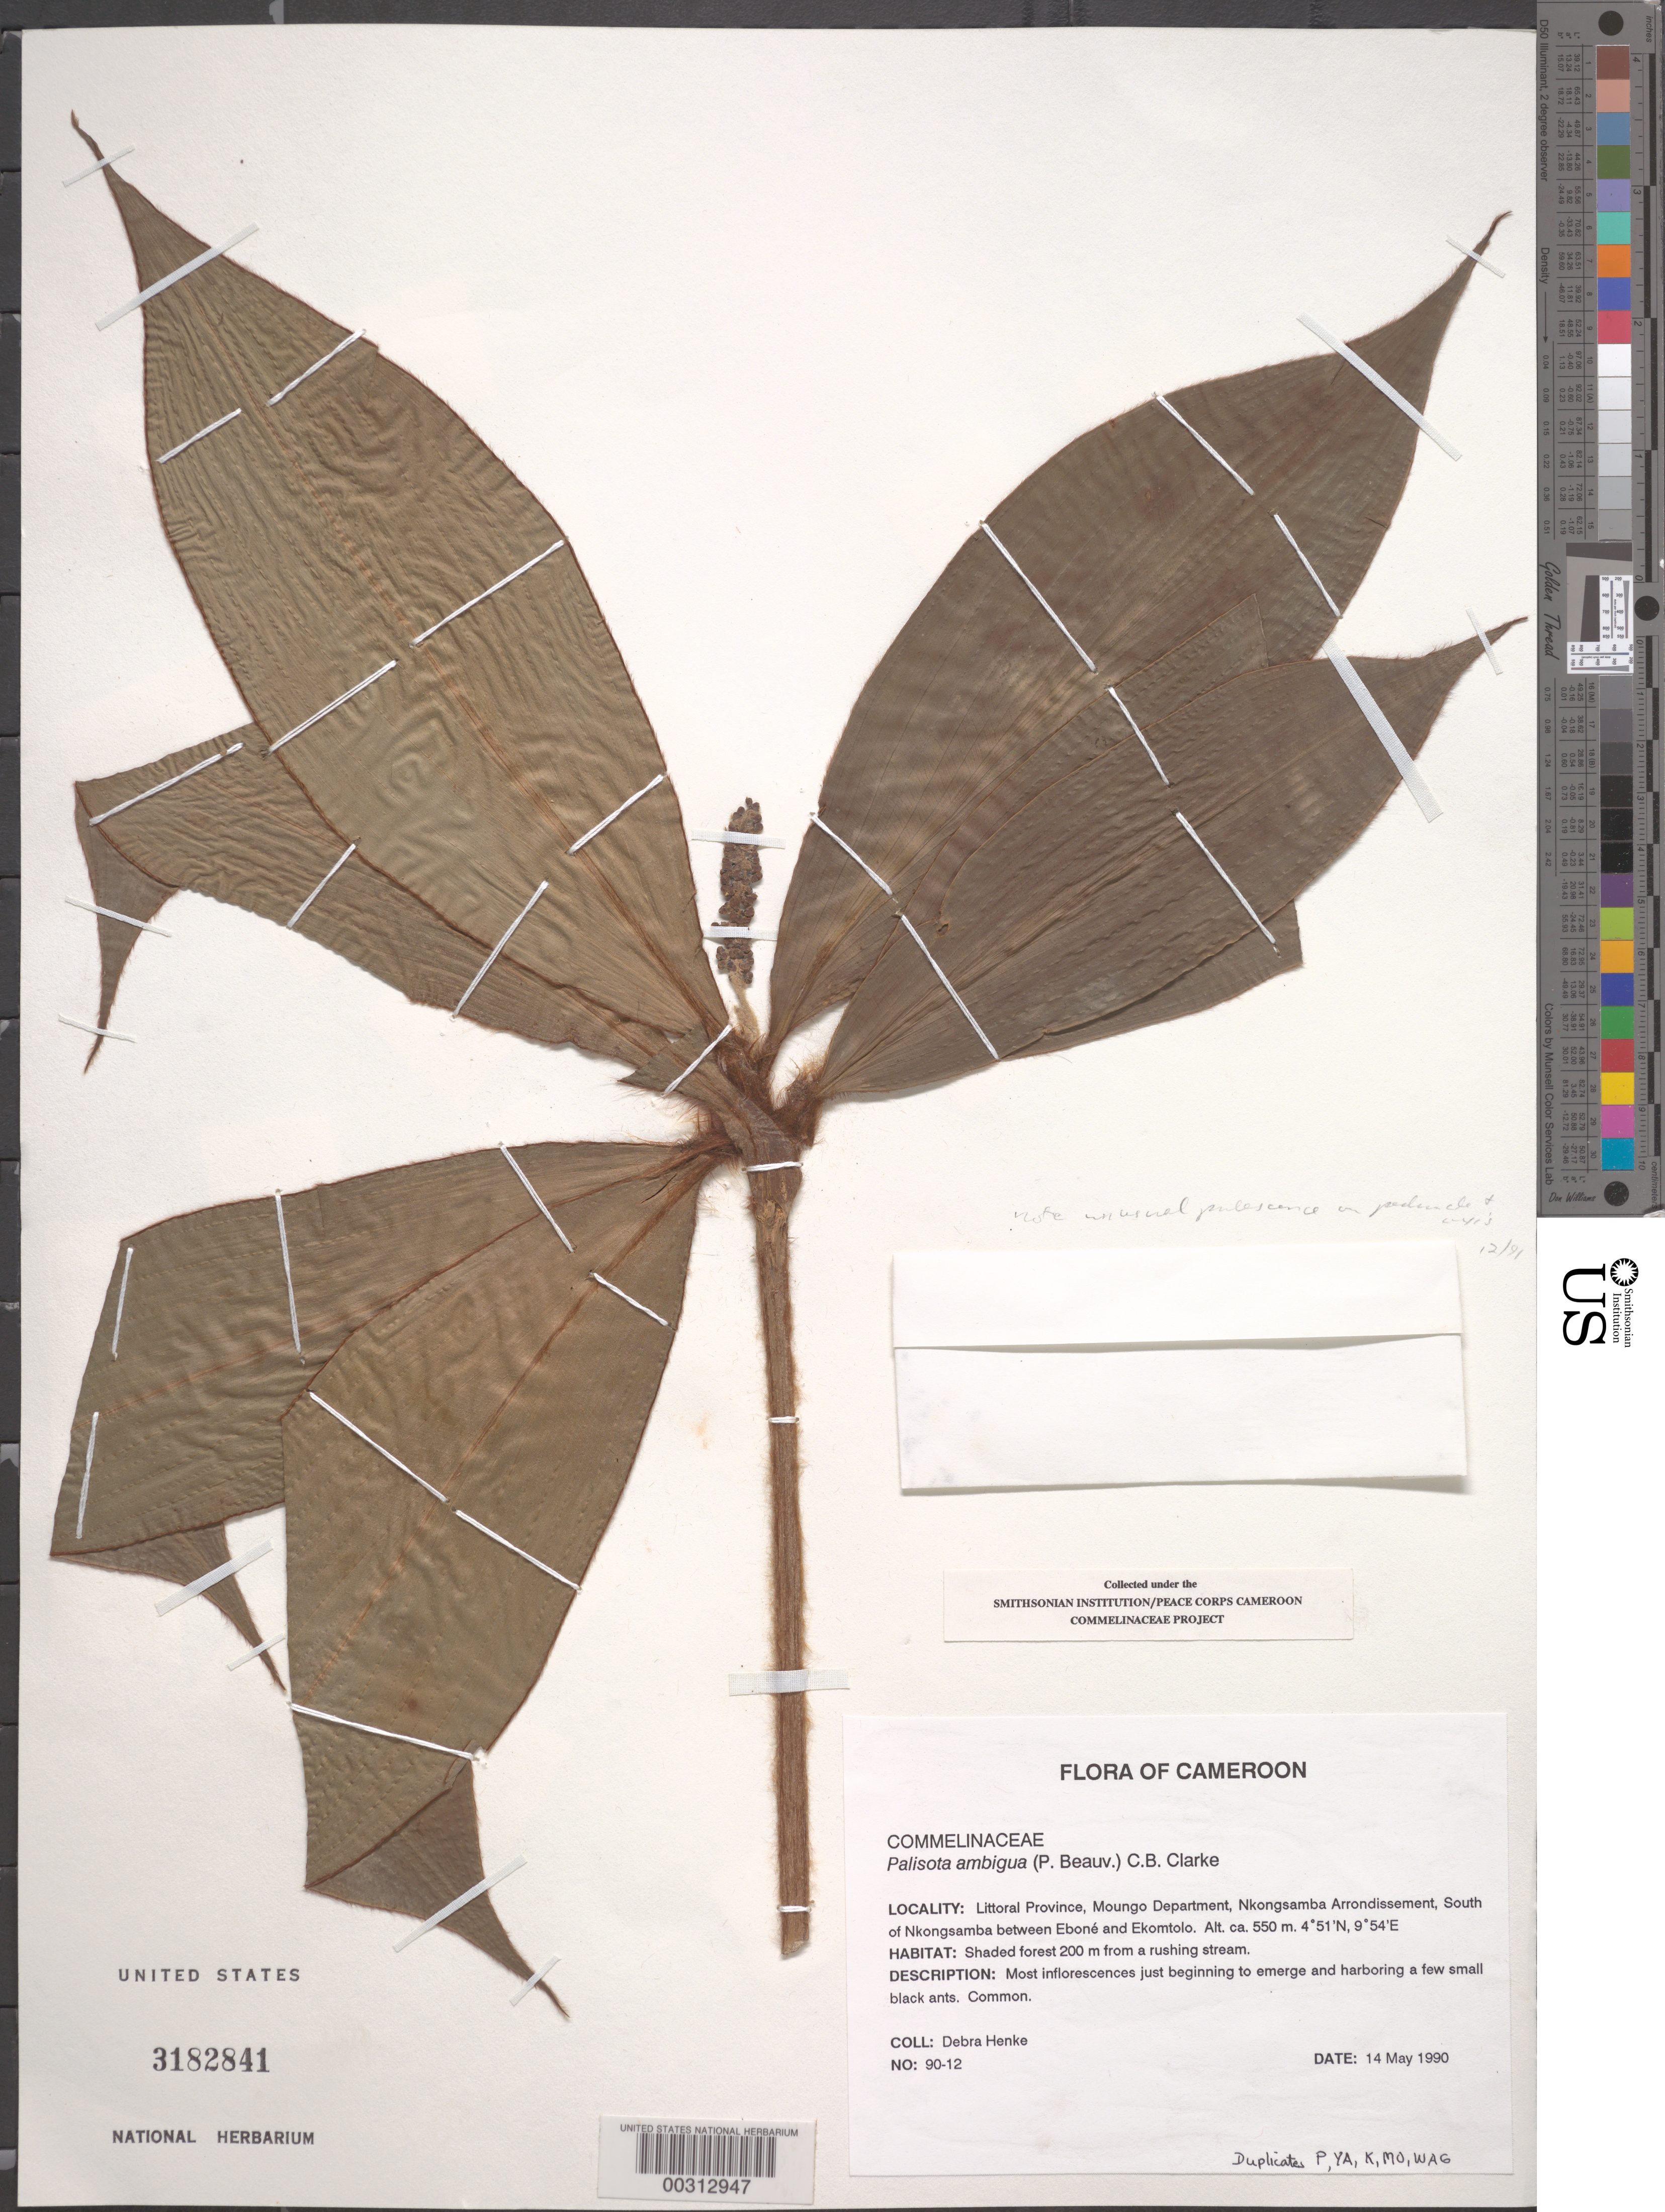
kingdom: Plantae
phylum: Tracheophyta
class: Liliopsida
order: Commelinales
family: Commelinaceae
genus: Palisota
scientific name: Palisota ambigua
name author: (P. Beauv.) C.B. Clarke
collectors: D. Henke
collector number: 90-12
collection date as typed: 14 May 1990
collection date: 1990-05-14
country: Cameroon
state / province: Littoral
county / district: Mungo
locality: Nkongsamba arrondissement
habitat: Shaded forest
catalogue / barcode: US 3182841